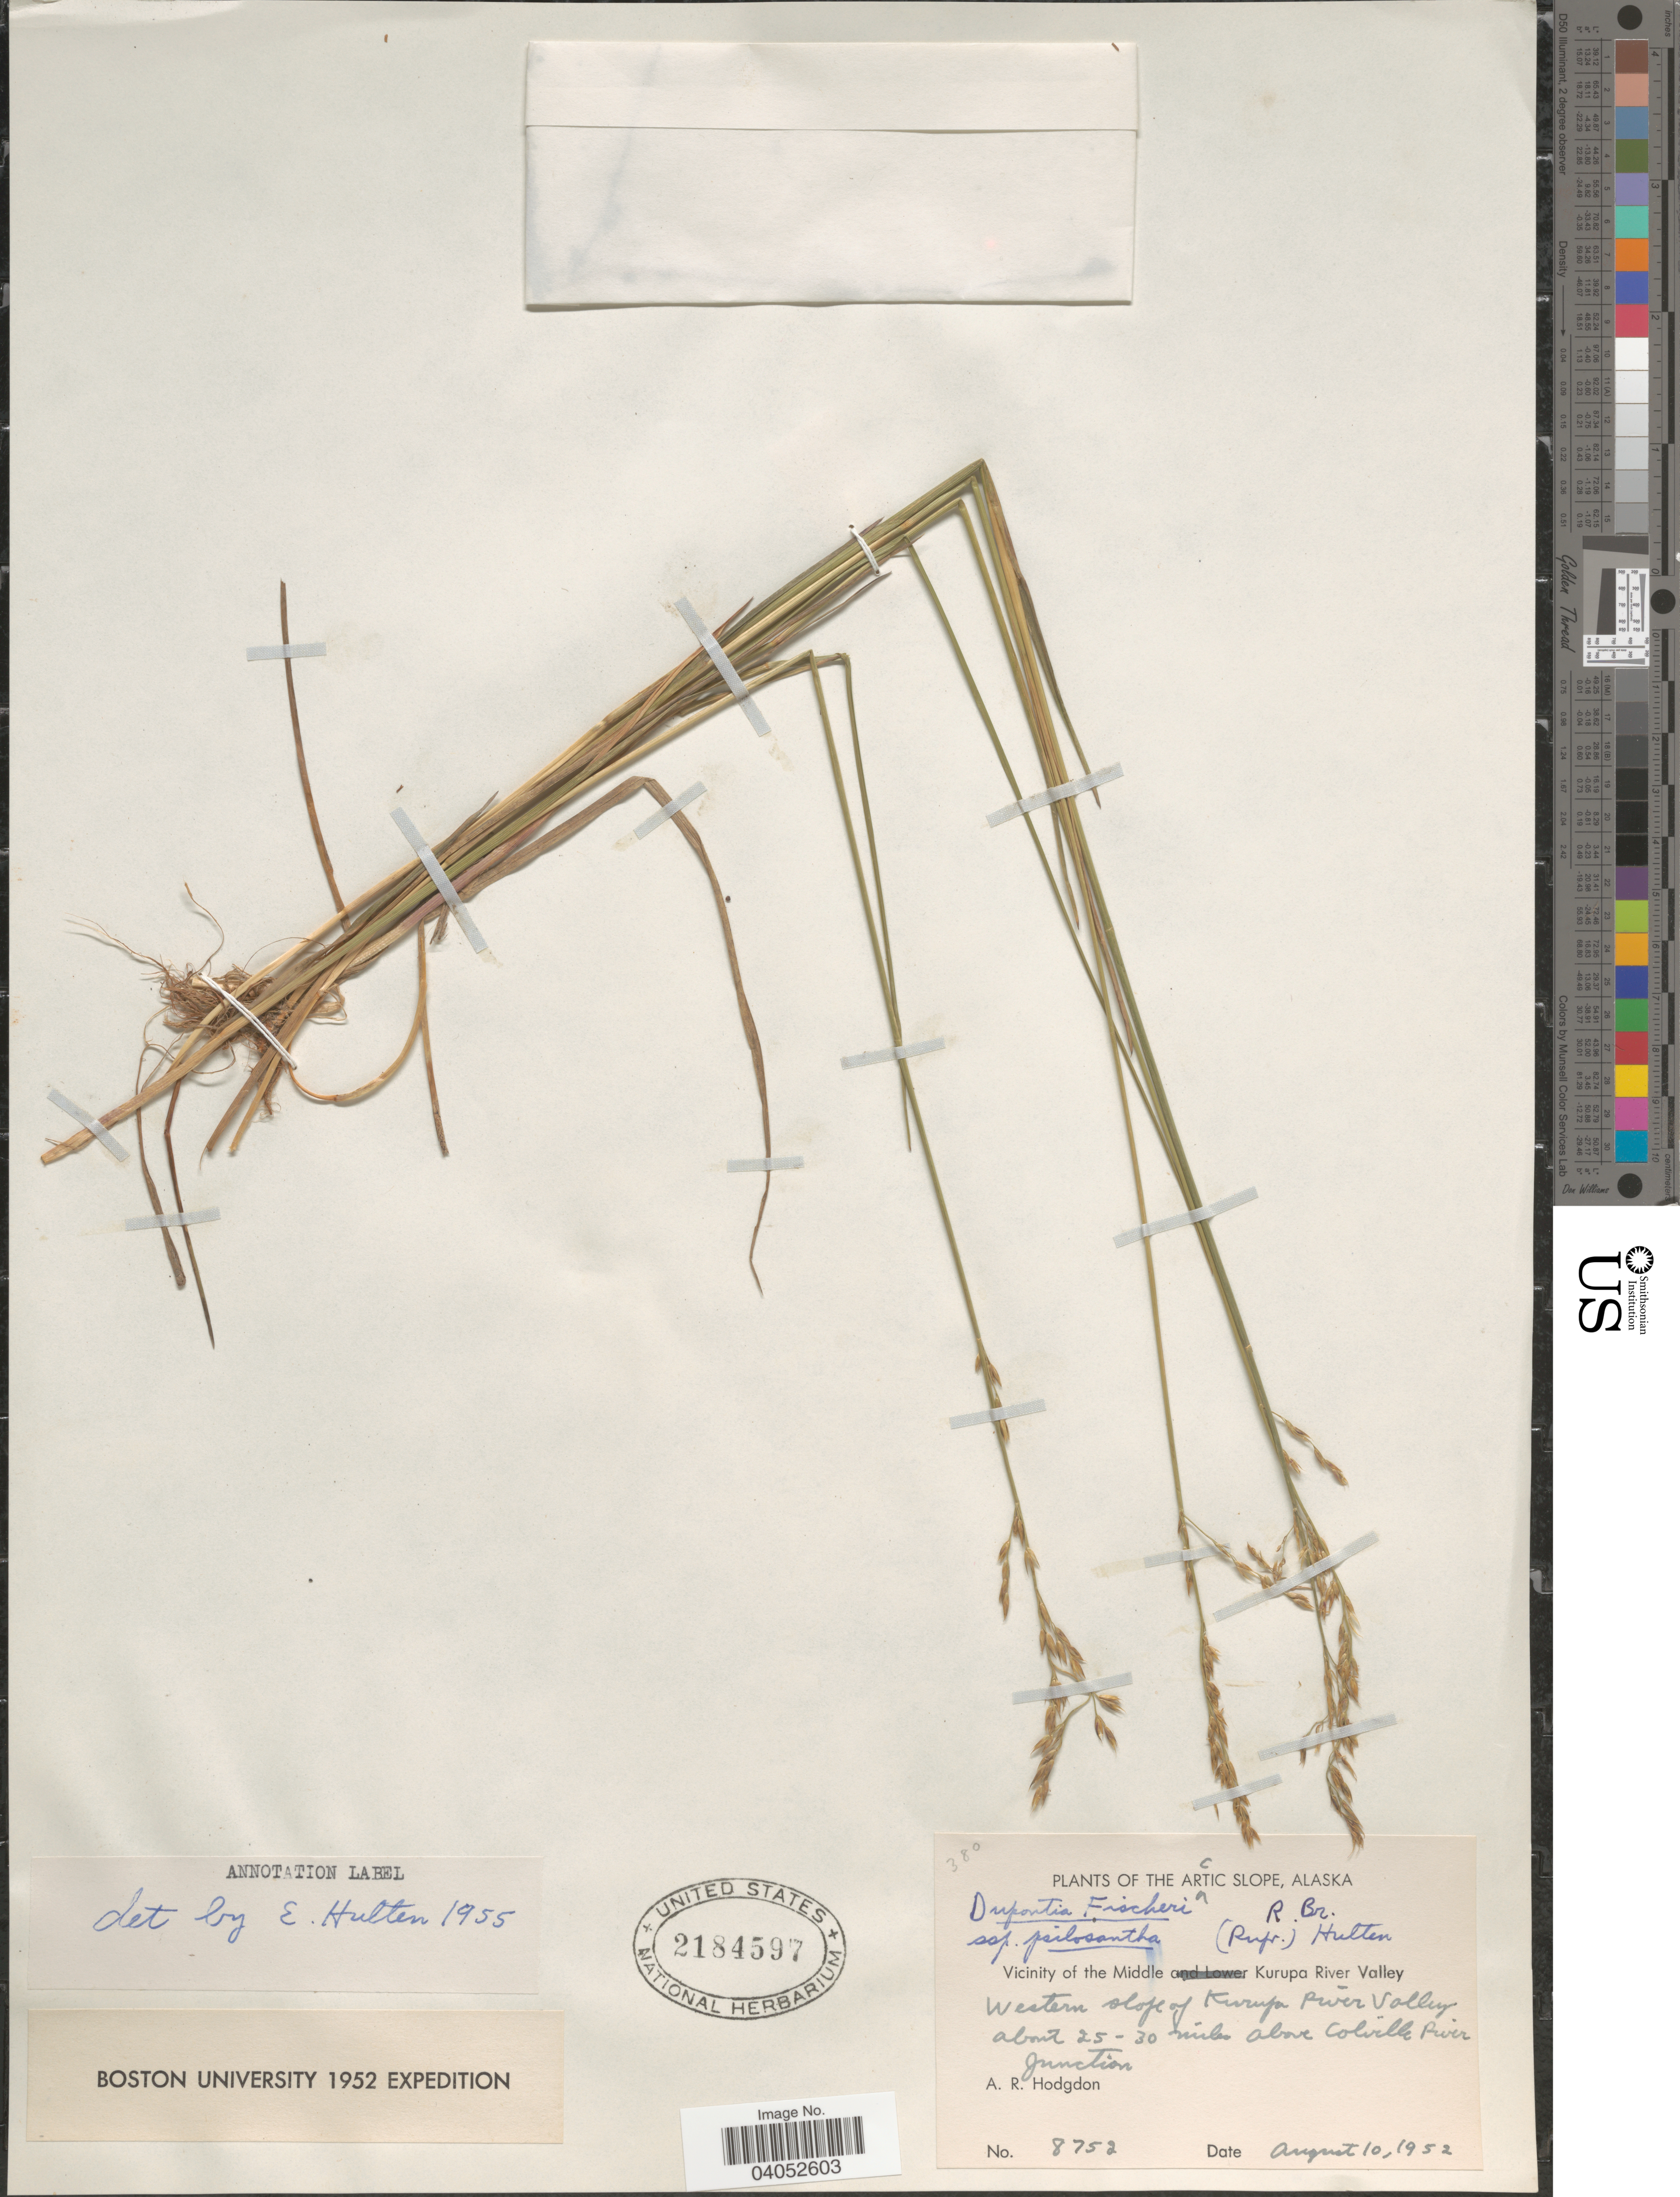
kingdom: Plantae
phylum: Tracheophyta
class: Liliopsida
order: Poales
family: Poaceae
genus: Dupontia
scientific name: Dupontia fisheri subsp. psilosantha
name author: (Rupr.) Hultén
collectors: A. R. Hodgdon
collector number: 8752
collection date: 1952-08-10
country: United States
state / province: Alaska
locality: Arctic Slope. Vicinity of the Middle Kurupa River Valley. Western slope of Kurupa River Valley about 25-30 miles above Colville River Junction.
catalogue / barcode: US 2184597